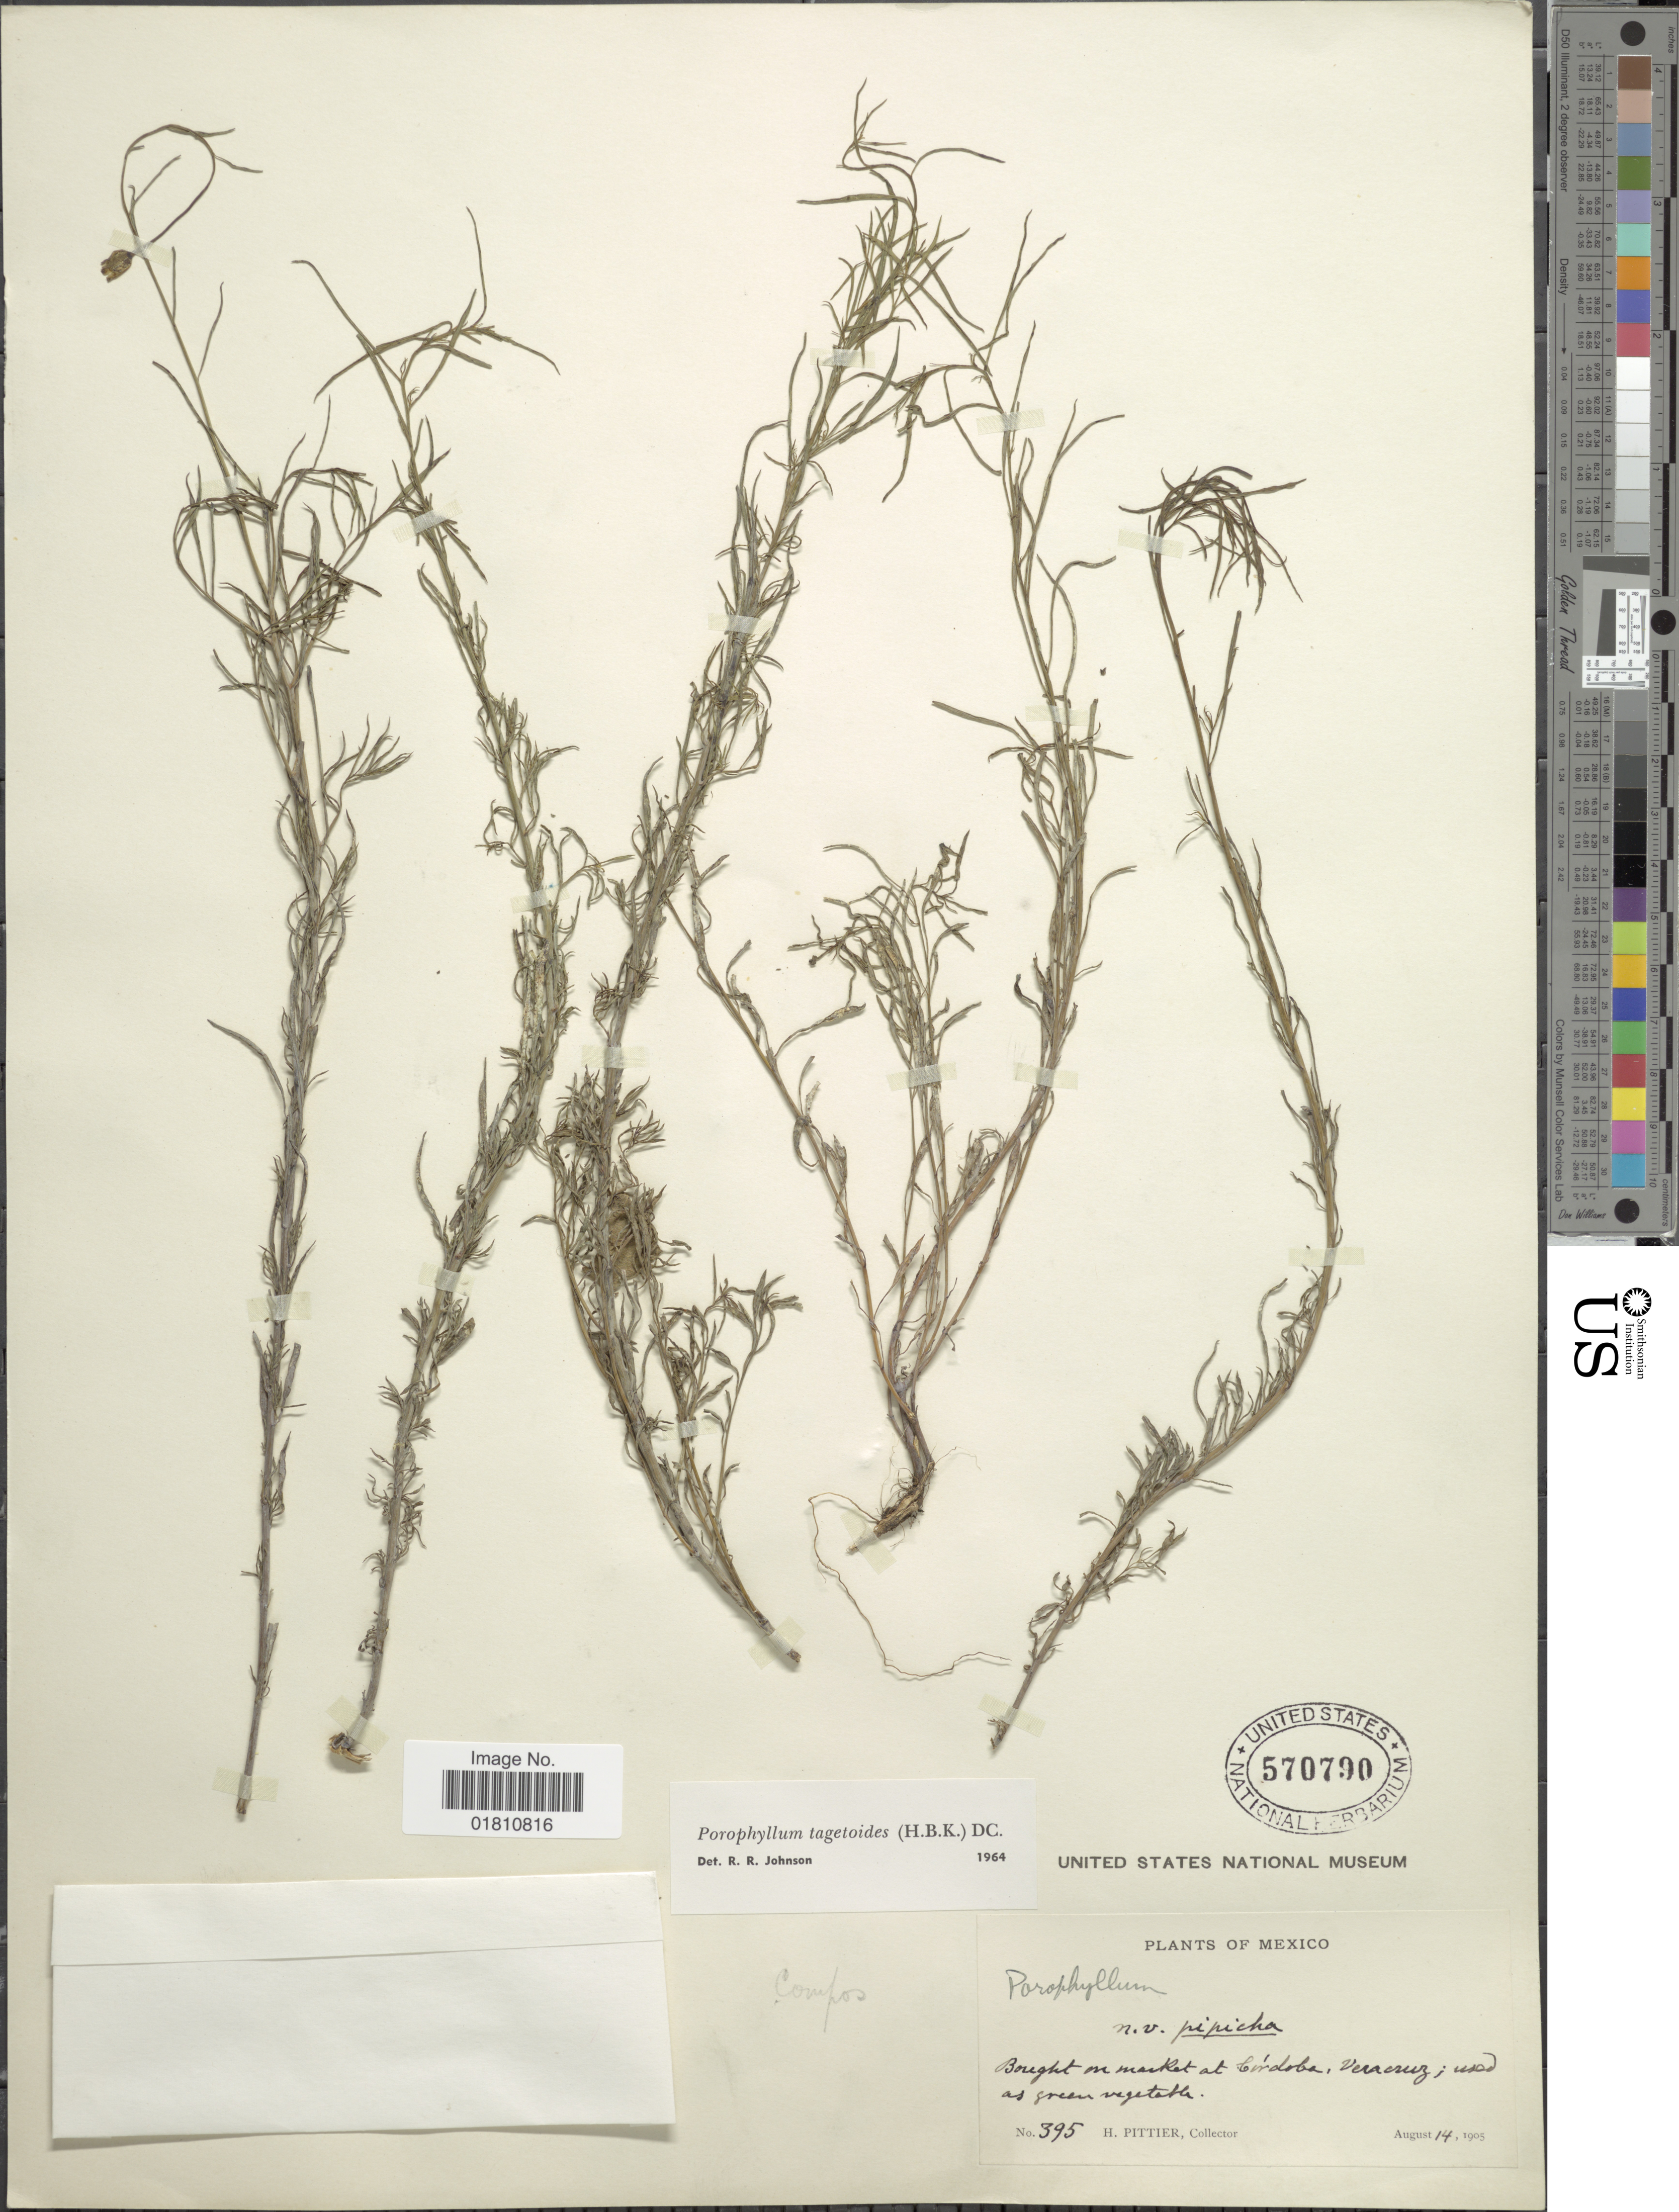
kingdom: Plantae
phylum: Tracheophyta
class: Magnoliopsida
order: Asterales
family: Asteraceae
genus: Porophyllum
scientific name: Porophyllum tagetoides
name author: (Kunth) DC.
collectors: H. F. Pittier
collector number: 395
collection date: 1905-08-14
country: Mexico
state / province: Veracruz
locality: Bought on market at Córdoba, Veracruz.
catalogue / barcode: US 570790